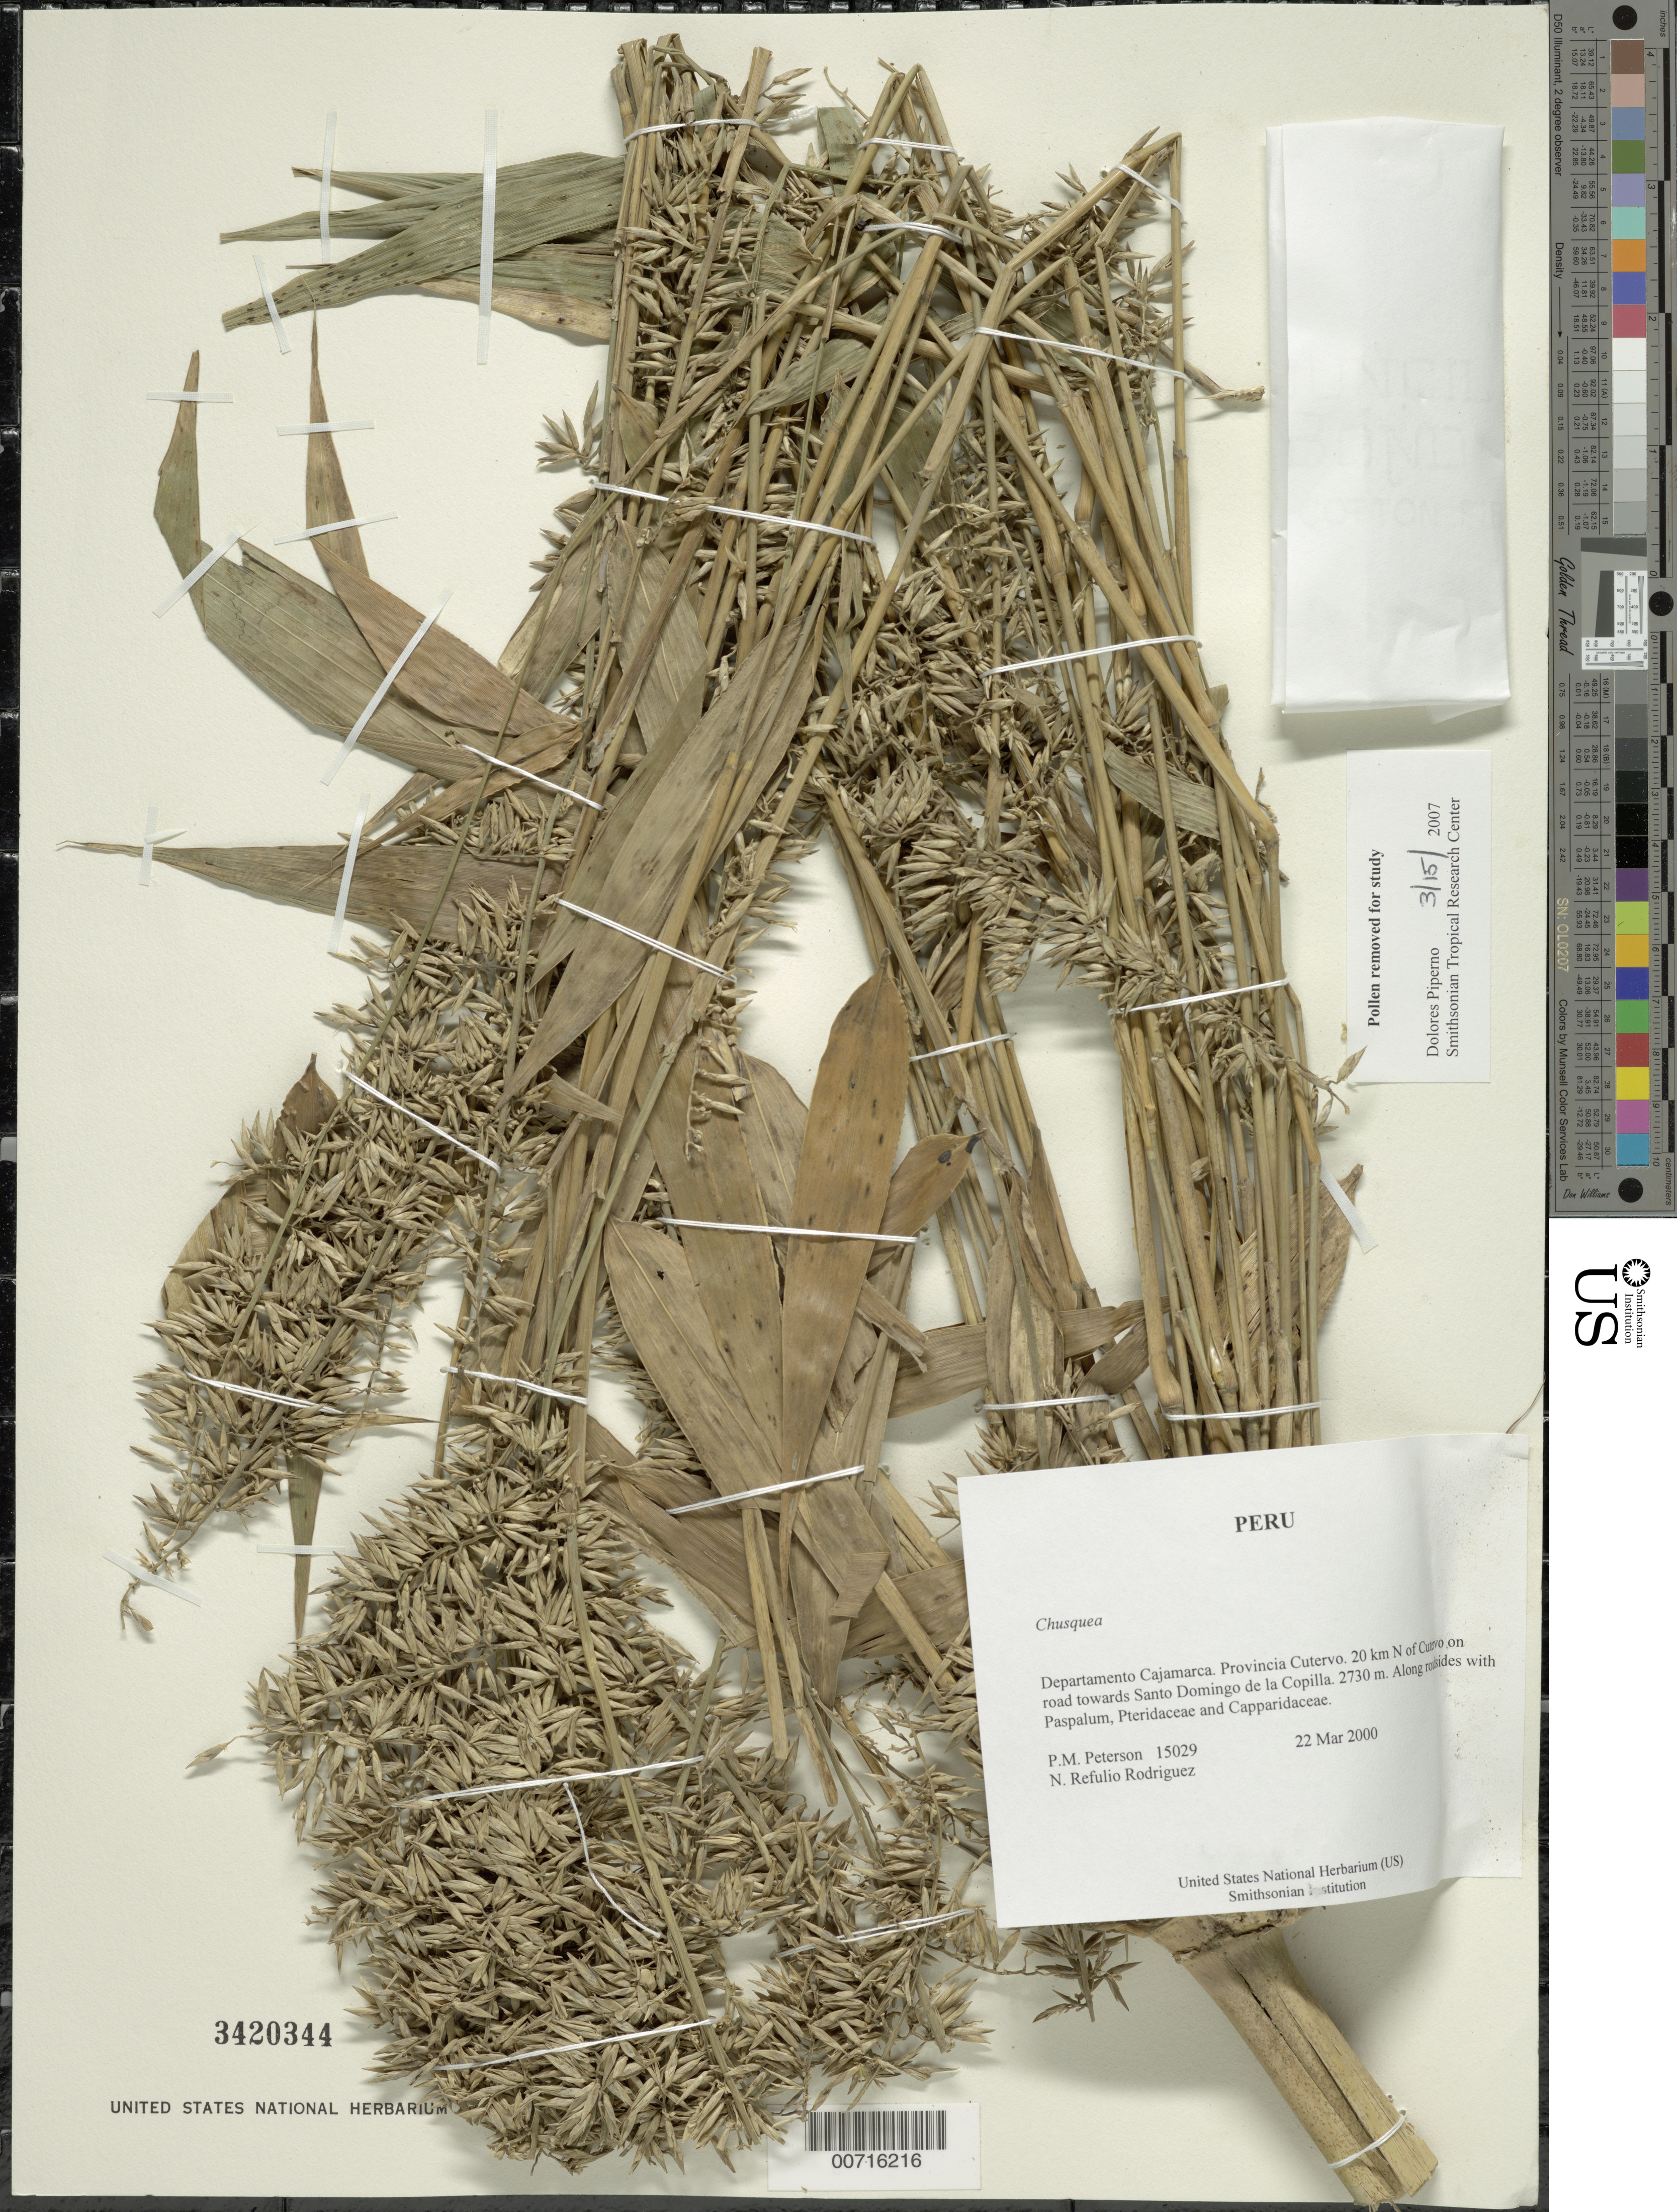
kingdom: Plantae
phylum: Tracheophyta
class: Liliopsida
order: Poales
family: Poaceae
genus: Chusquea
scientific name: Chusquea sp.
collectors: P. M. Peterson & N. Refulio-Rodríguez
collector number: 15029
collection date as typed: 22 Mar 2000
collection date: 2000-03-22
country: Peru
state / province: Cajamarca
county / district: Cutervo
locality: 20 km N of Cutervo on road towards Santo Domingo de la Copilla.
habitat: Along roadsides with Paspalum, Pteridaceae and Capparidaceae.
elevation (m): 2730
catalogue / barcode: US 3420344